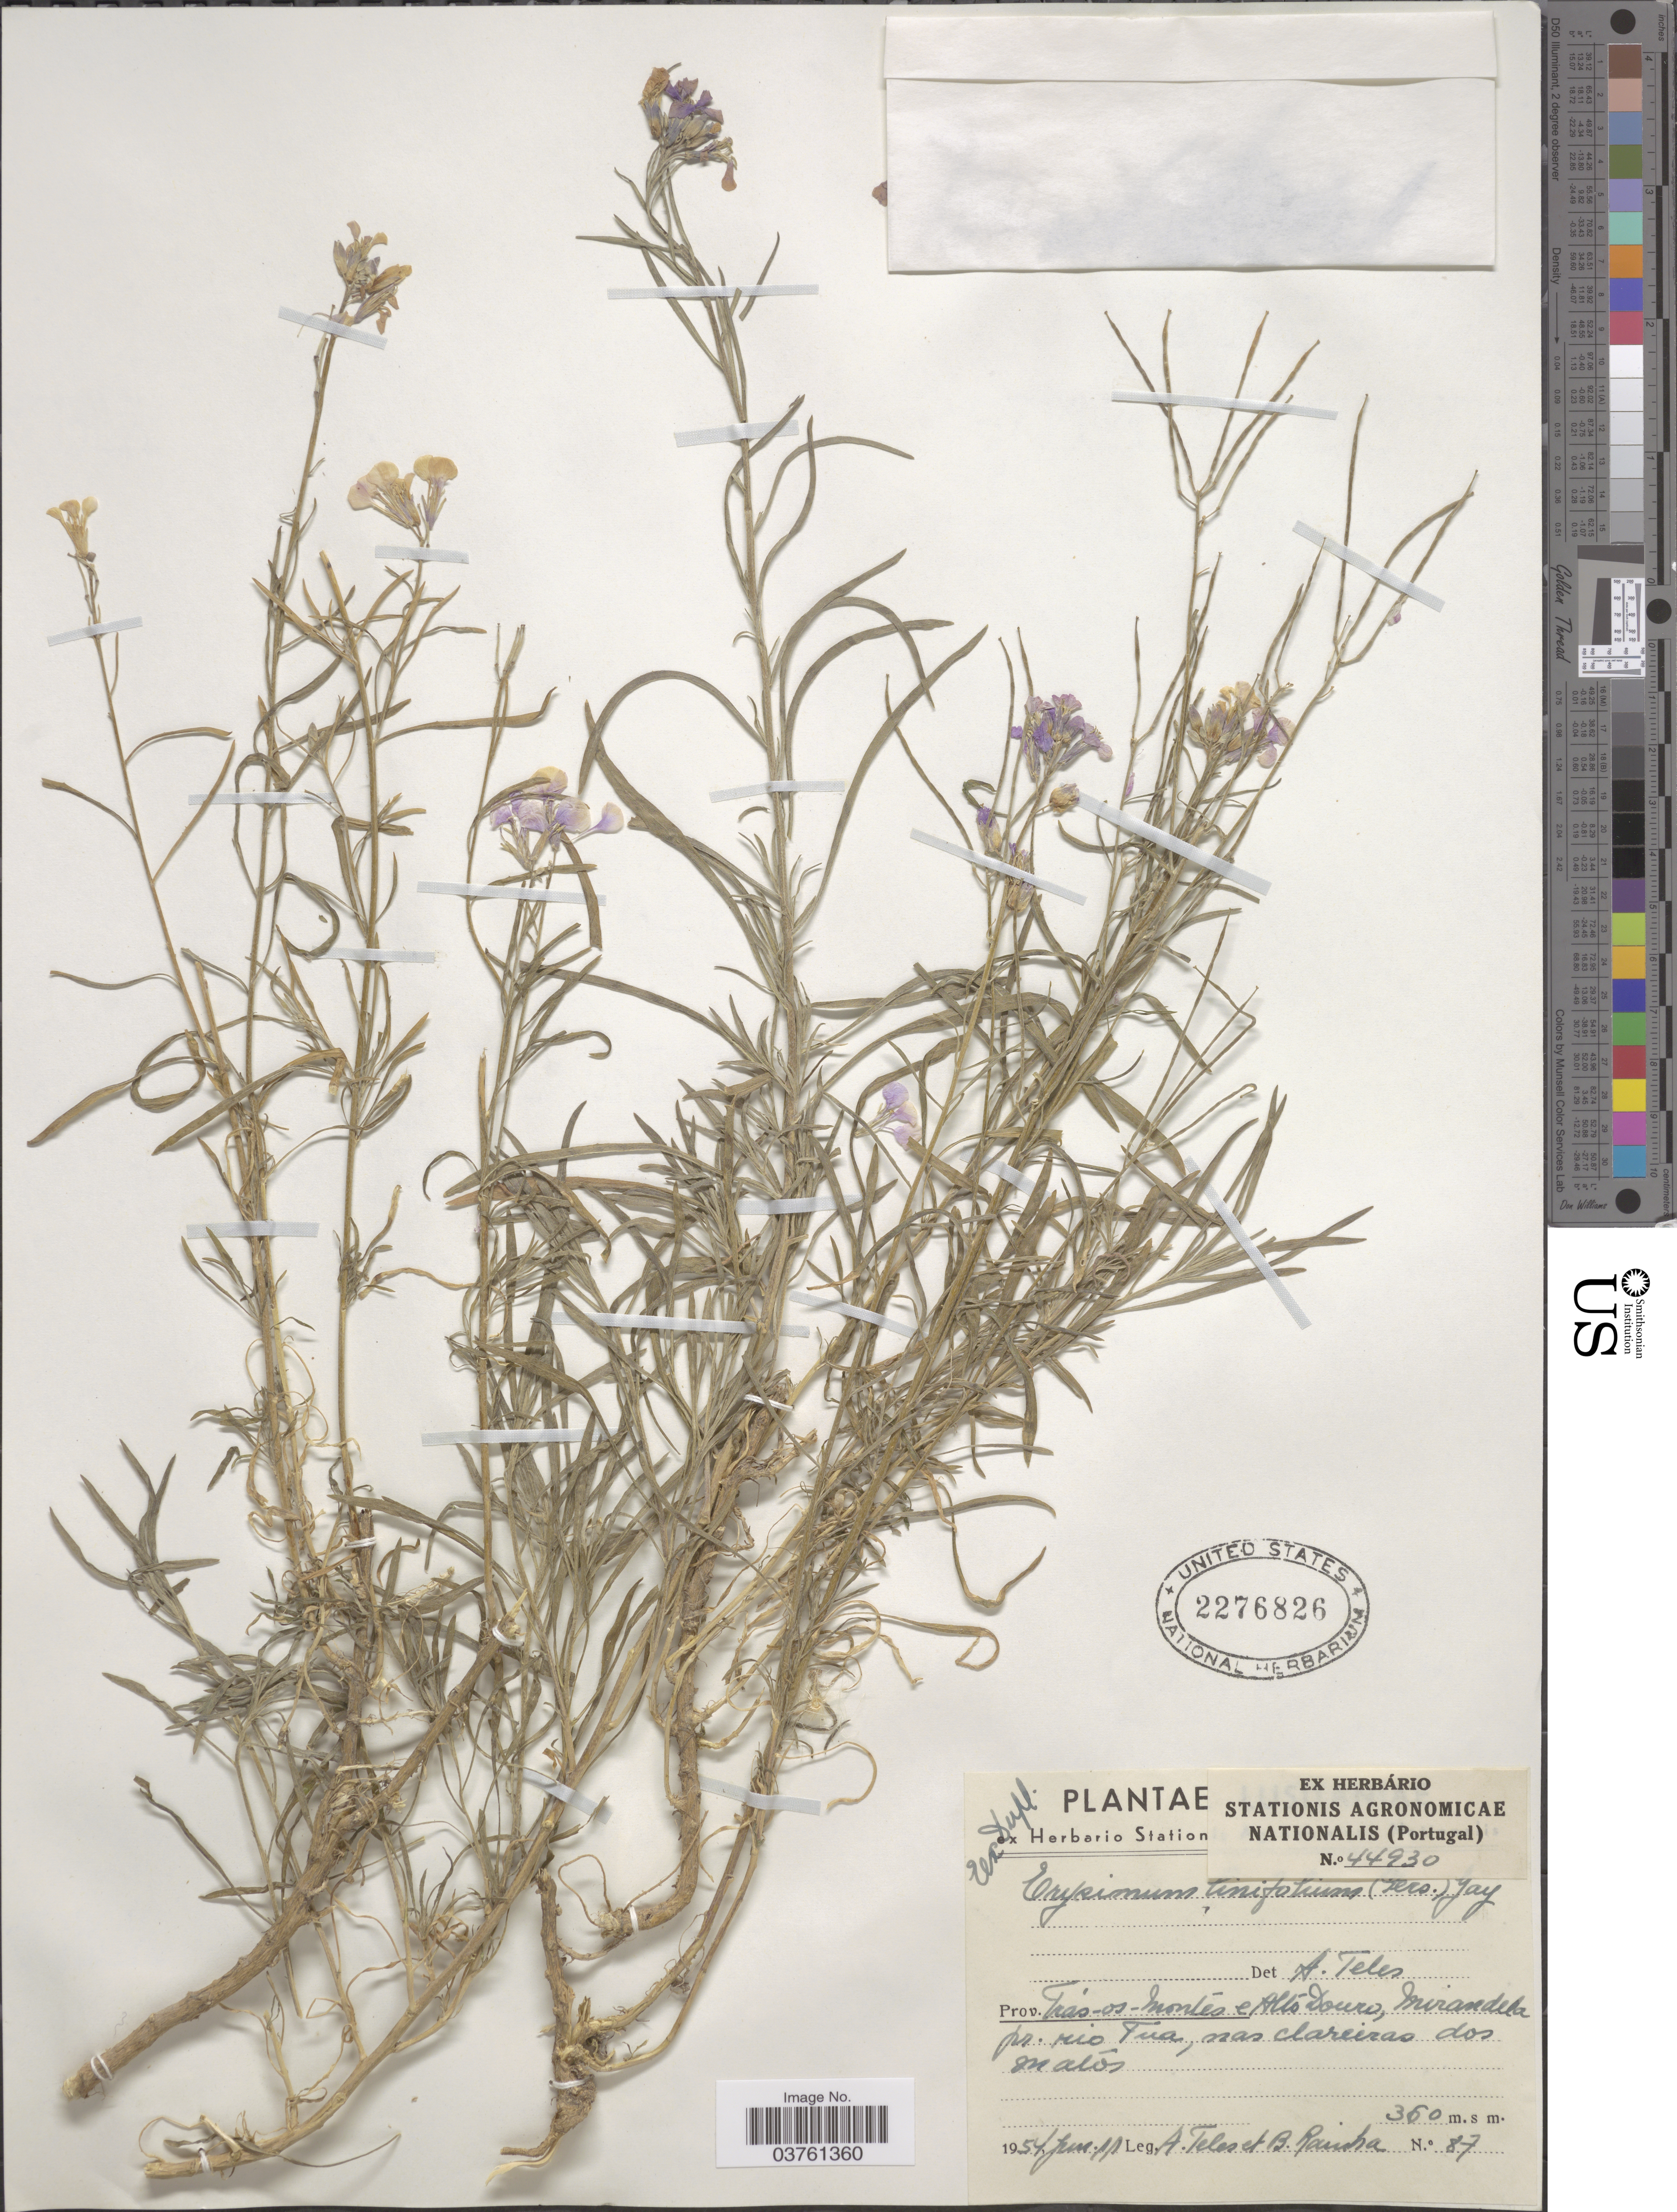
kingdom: Plantae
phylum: Tracheophyta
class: Magnoliopsida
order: Brassicales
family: Brassicaceae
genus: Erysimum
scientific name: Erysimum linifolium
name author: (Pers.) J. Gay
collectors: A. Teles & B. Rainha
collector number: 87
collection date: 1954-06-11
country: Portugal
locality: [illegible text] Prov. Tràs-os-montés e Altó Doure, Mirandela pr. rio Tua, nas clareiras dos malós.[interpreted]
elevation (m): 360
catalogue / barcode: US 2276826